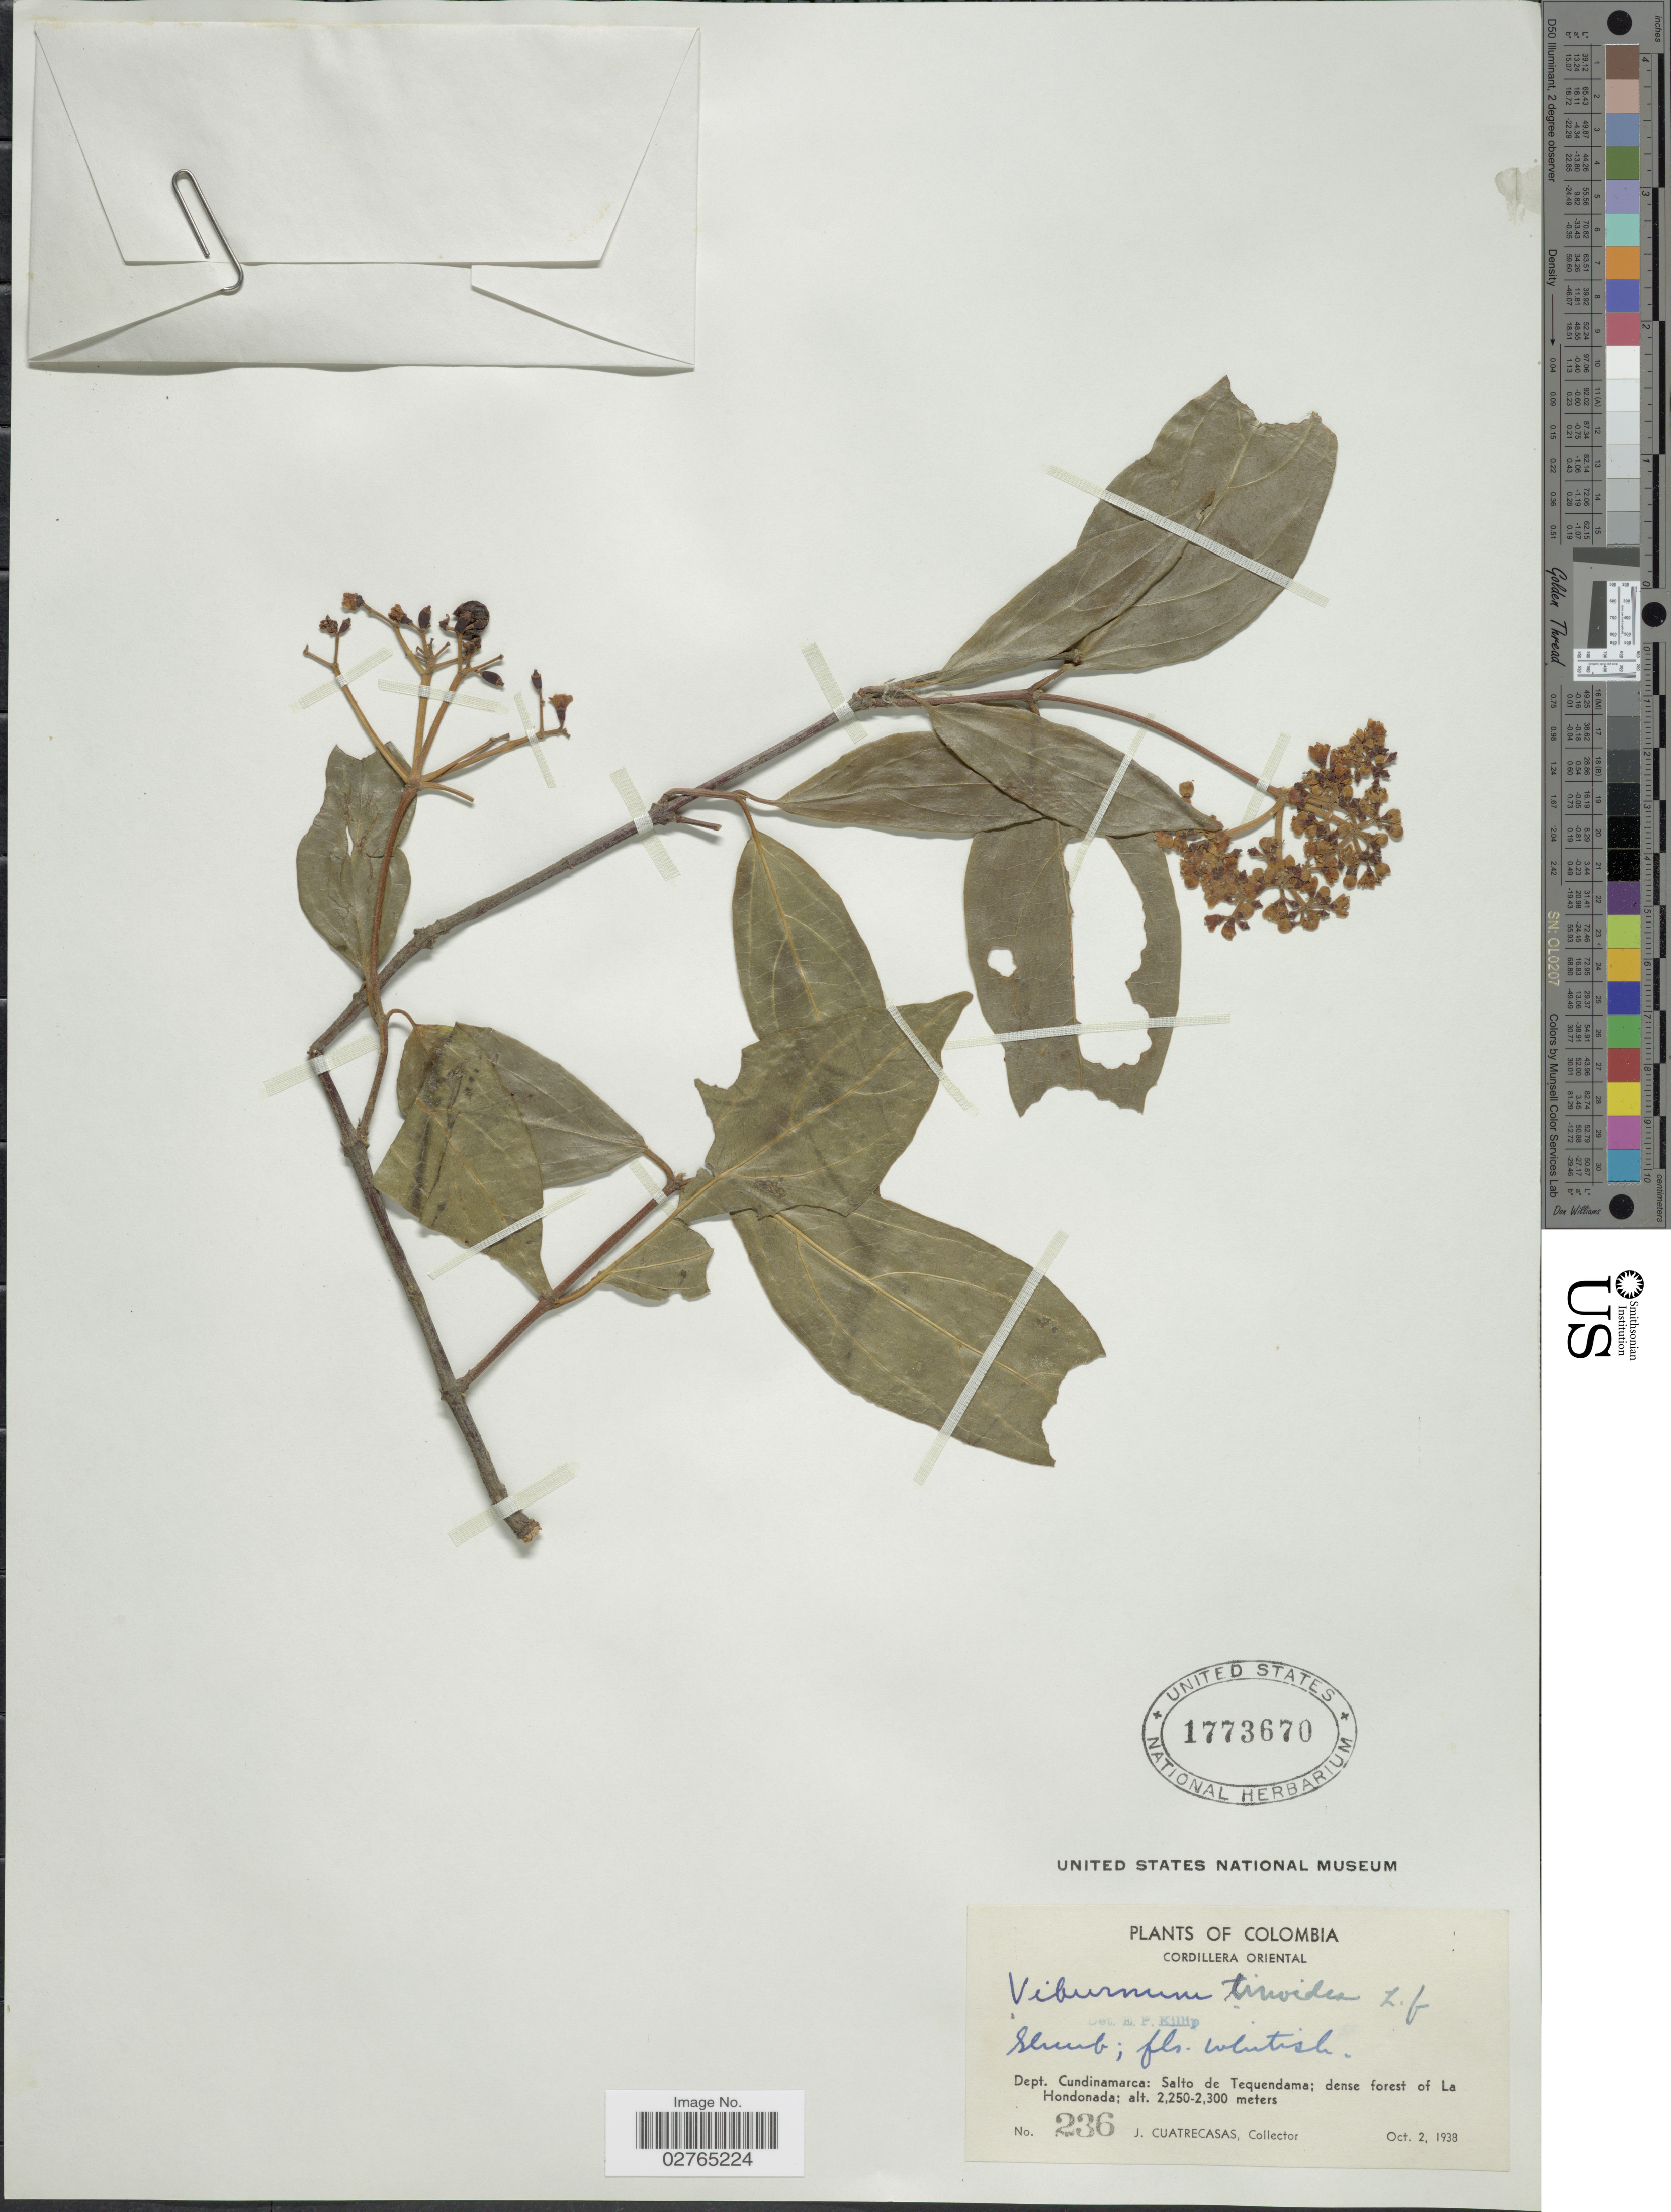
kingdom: Plantae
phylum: Tracheophyta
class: Magnoliopsida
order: Dipsacales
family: Viburnaceae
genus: Viburnum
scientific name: Viburnum tinoides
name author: L. f.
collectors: J. Cuatrecasas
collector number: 236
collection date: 1938-10-02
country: Colombia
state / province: Cundinamarca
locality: Cordillera Oriental. Dept. Cundinamarca: Salto de Tequendama; dense forest of La Hondonada.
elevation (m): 2250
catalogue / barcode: US 1773670